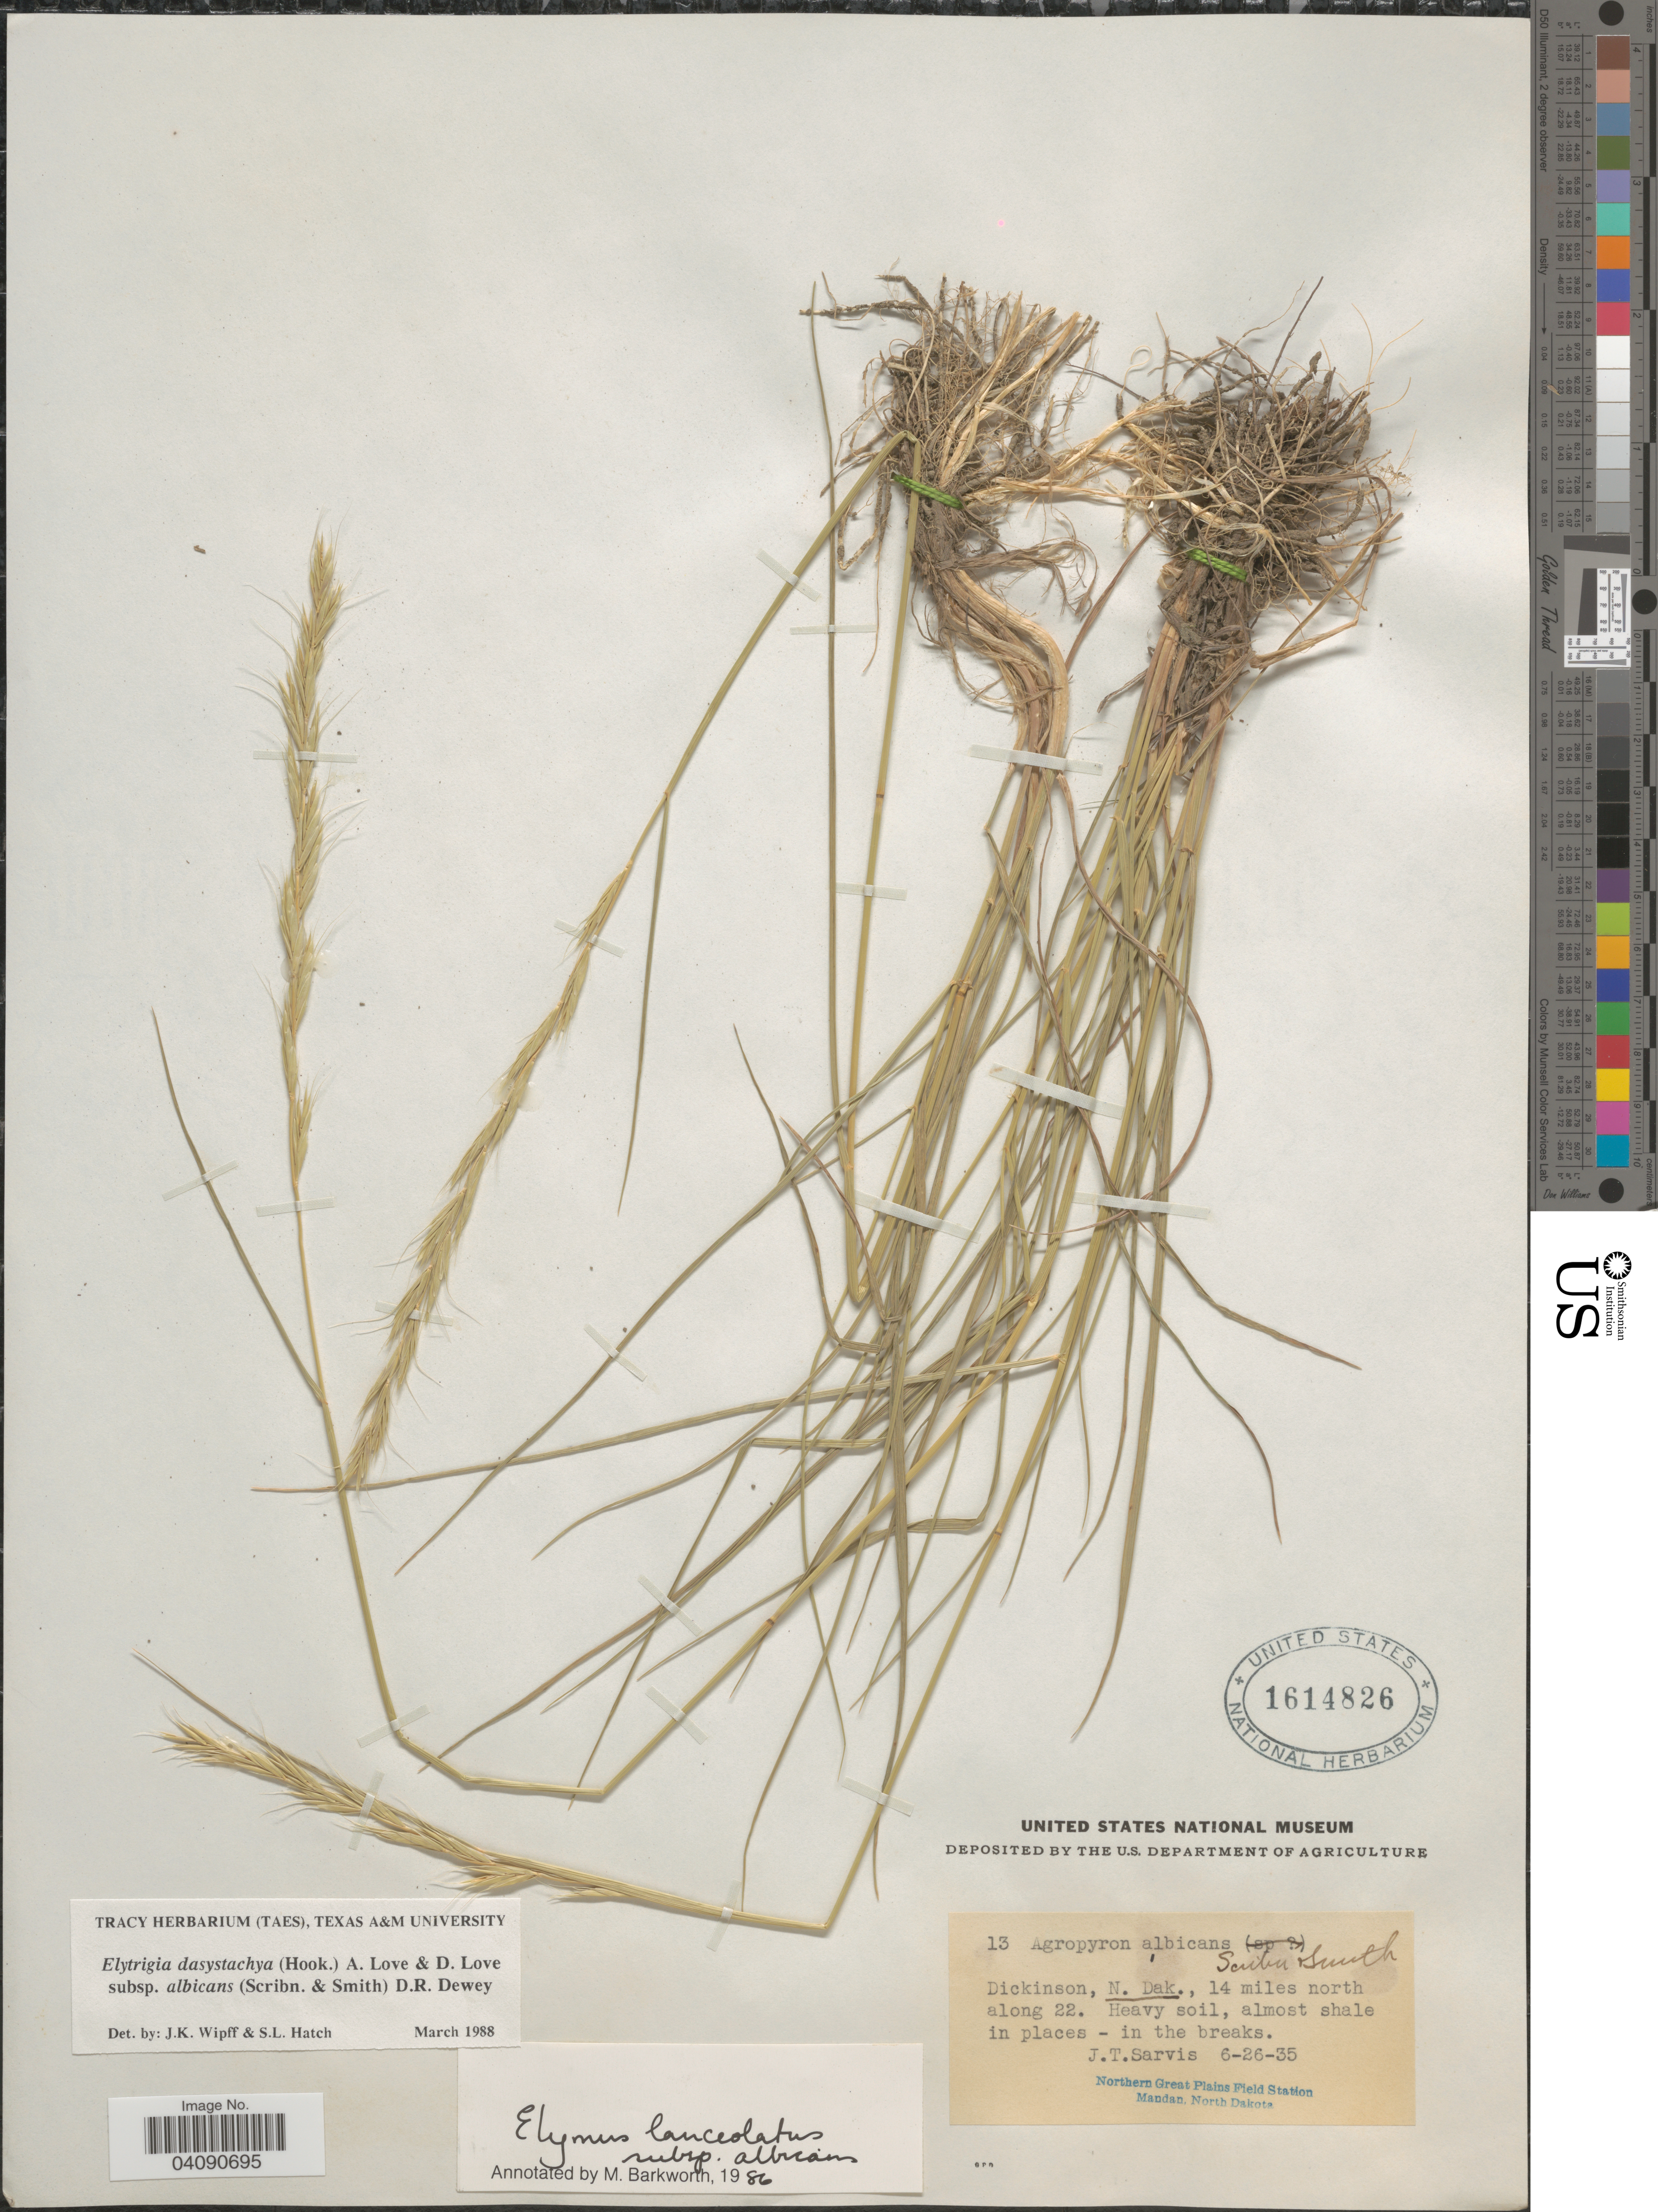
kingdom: Plantae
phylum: Tracheophyta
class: Liliopsida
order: Poales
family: Poaceae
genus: Elymus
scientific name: Elymus albicans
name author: (Scribn. & J.G. Sm.) Á. Löve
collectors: J. Sarvis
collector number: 13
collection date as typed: Transcribed d/m/y: 26/6/35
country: United States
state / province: North Dakota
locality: Dickinson, 14 miles north along 22. Heavy soil, almost shale in places-in the breaks.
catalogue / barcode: US 1614826